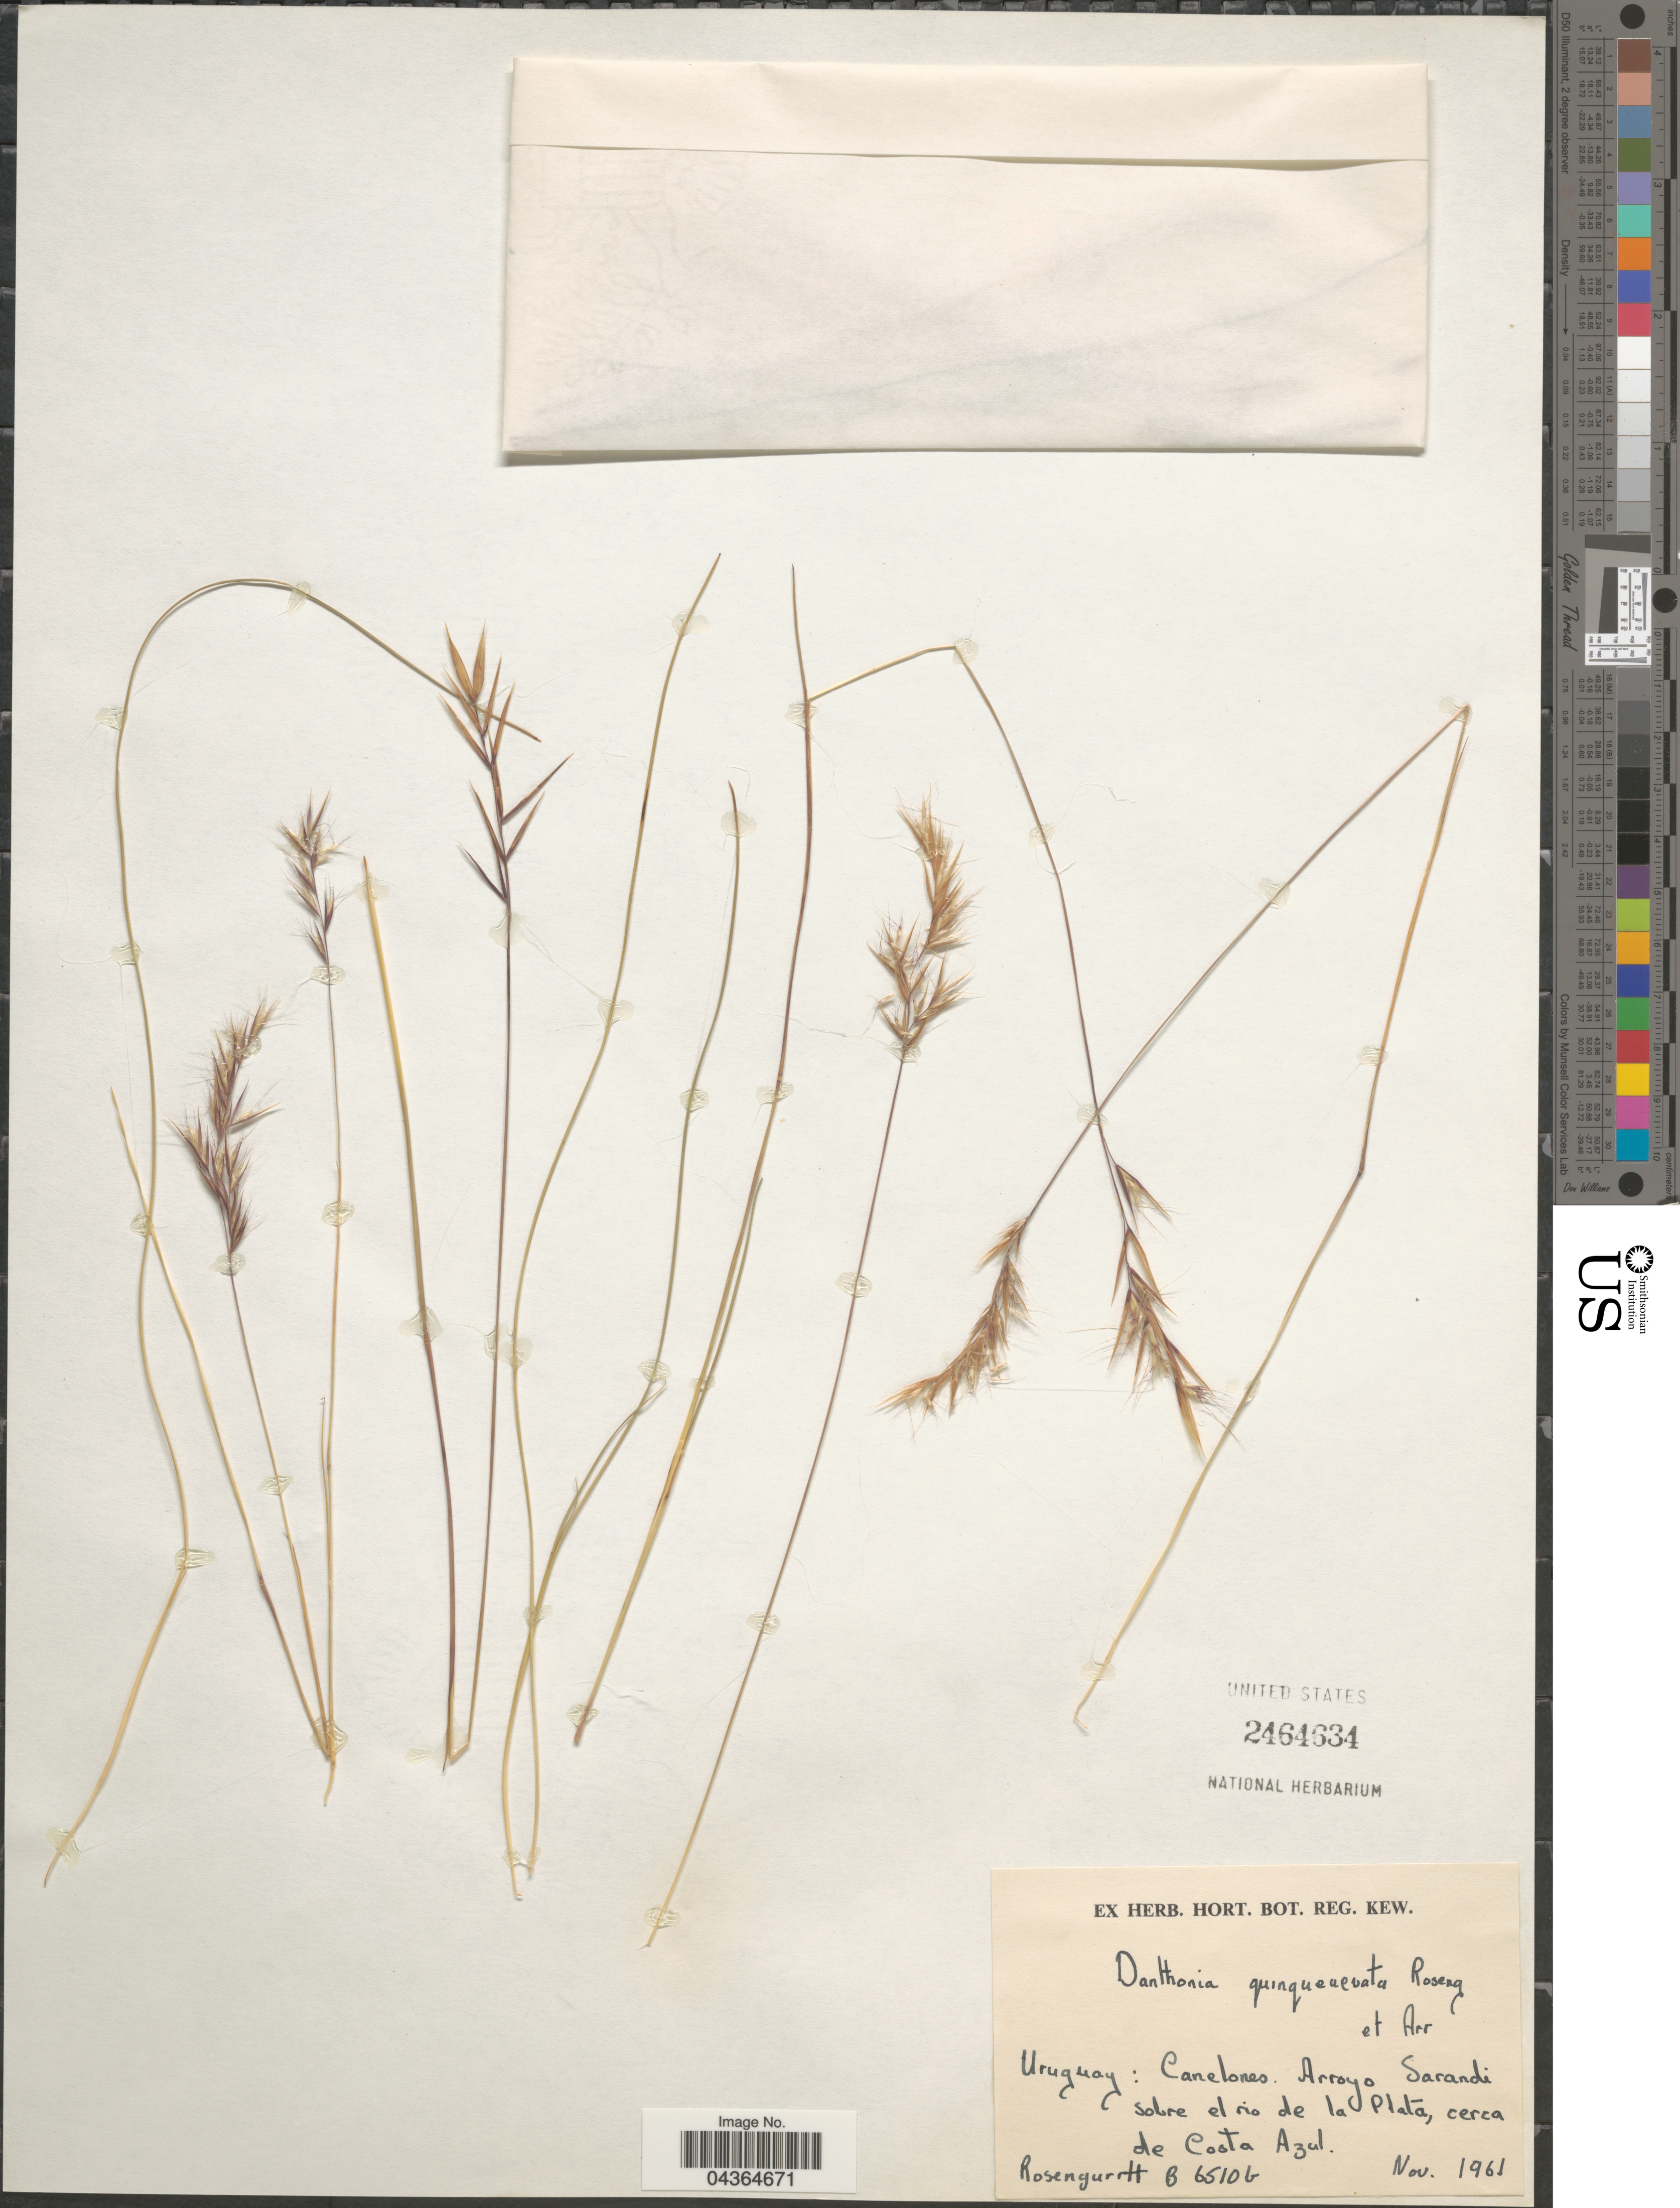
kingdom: Plantae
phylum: Tracheophyta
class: Liliopsida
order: Poales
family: Poaceae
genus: Danthonia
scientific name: Danthonia secundiflora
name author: J. Presl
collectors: Rosengurtt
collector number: B6510b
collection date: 1961-11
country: Uruguay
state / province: Canelones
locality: Arroyo Sarandi. Sobre el rio de la Plata, cerca de Costa Azul.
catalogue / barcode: US 2464634